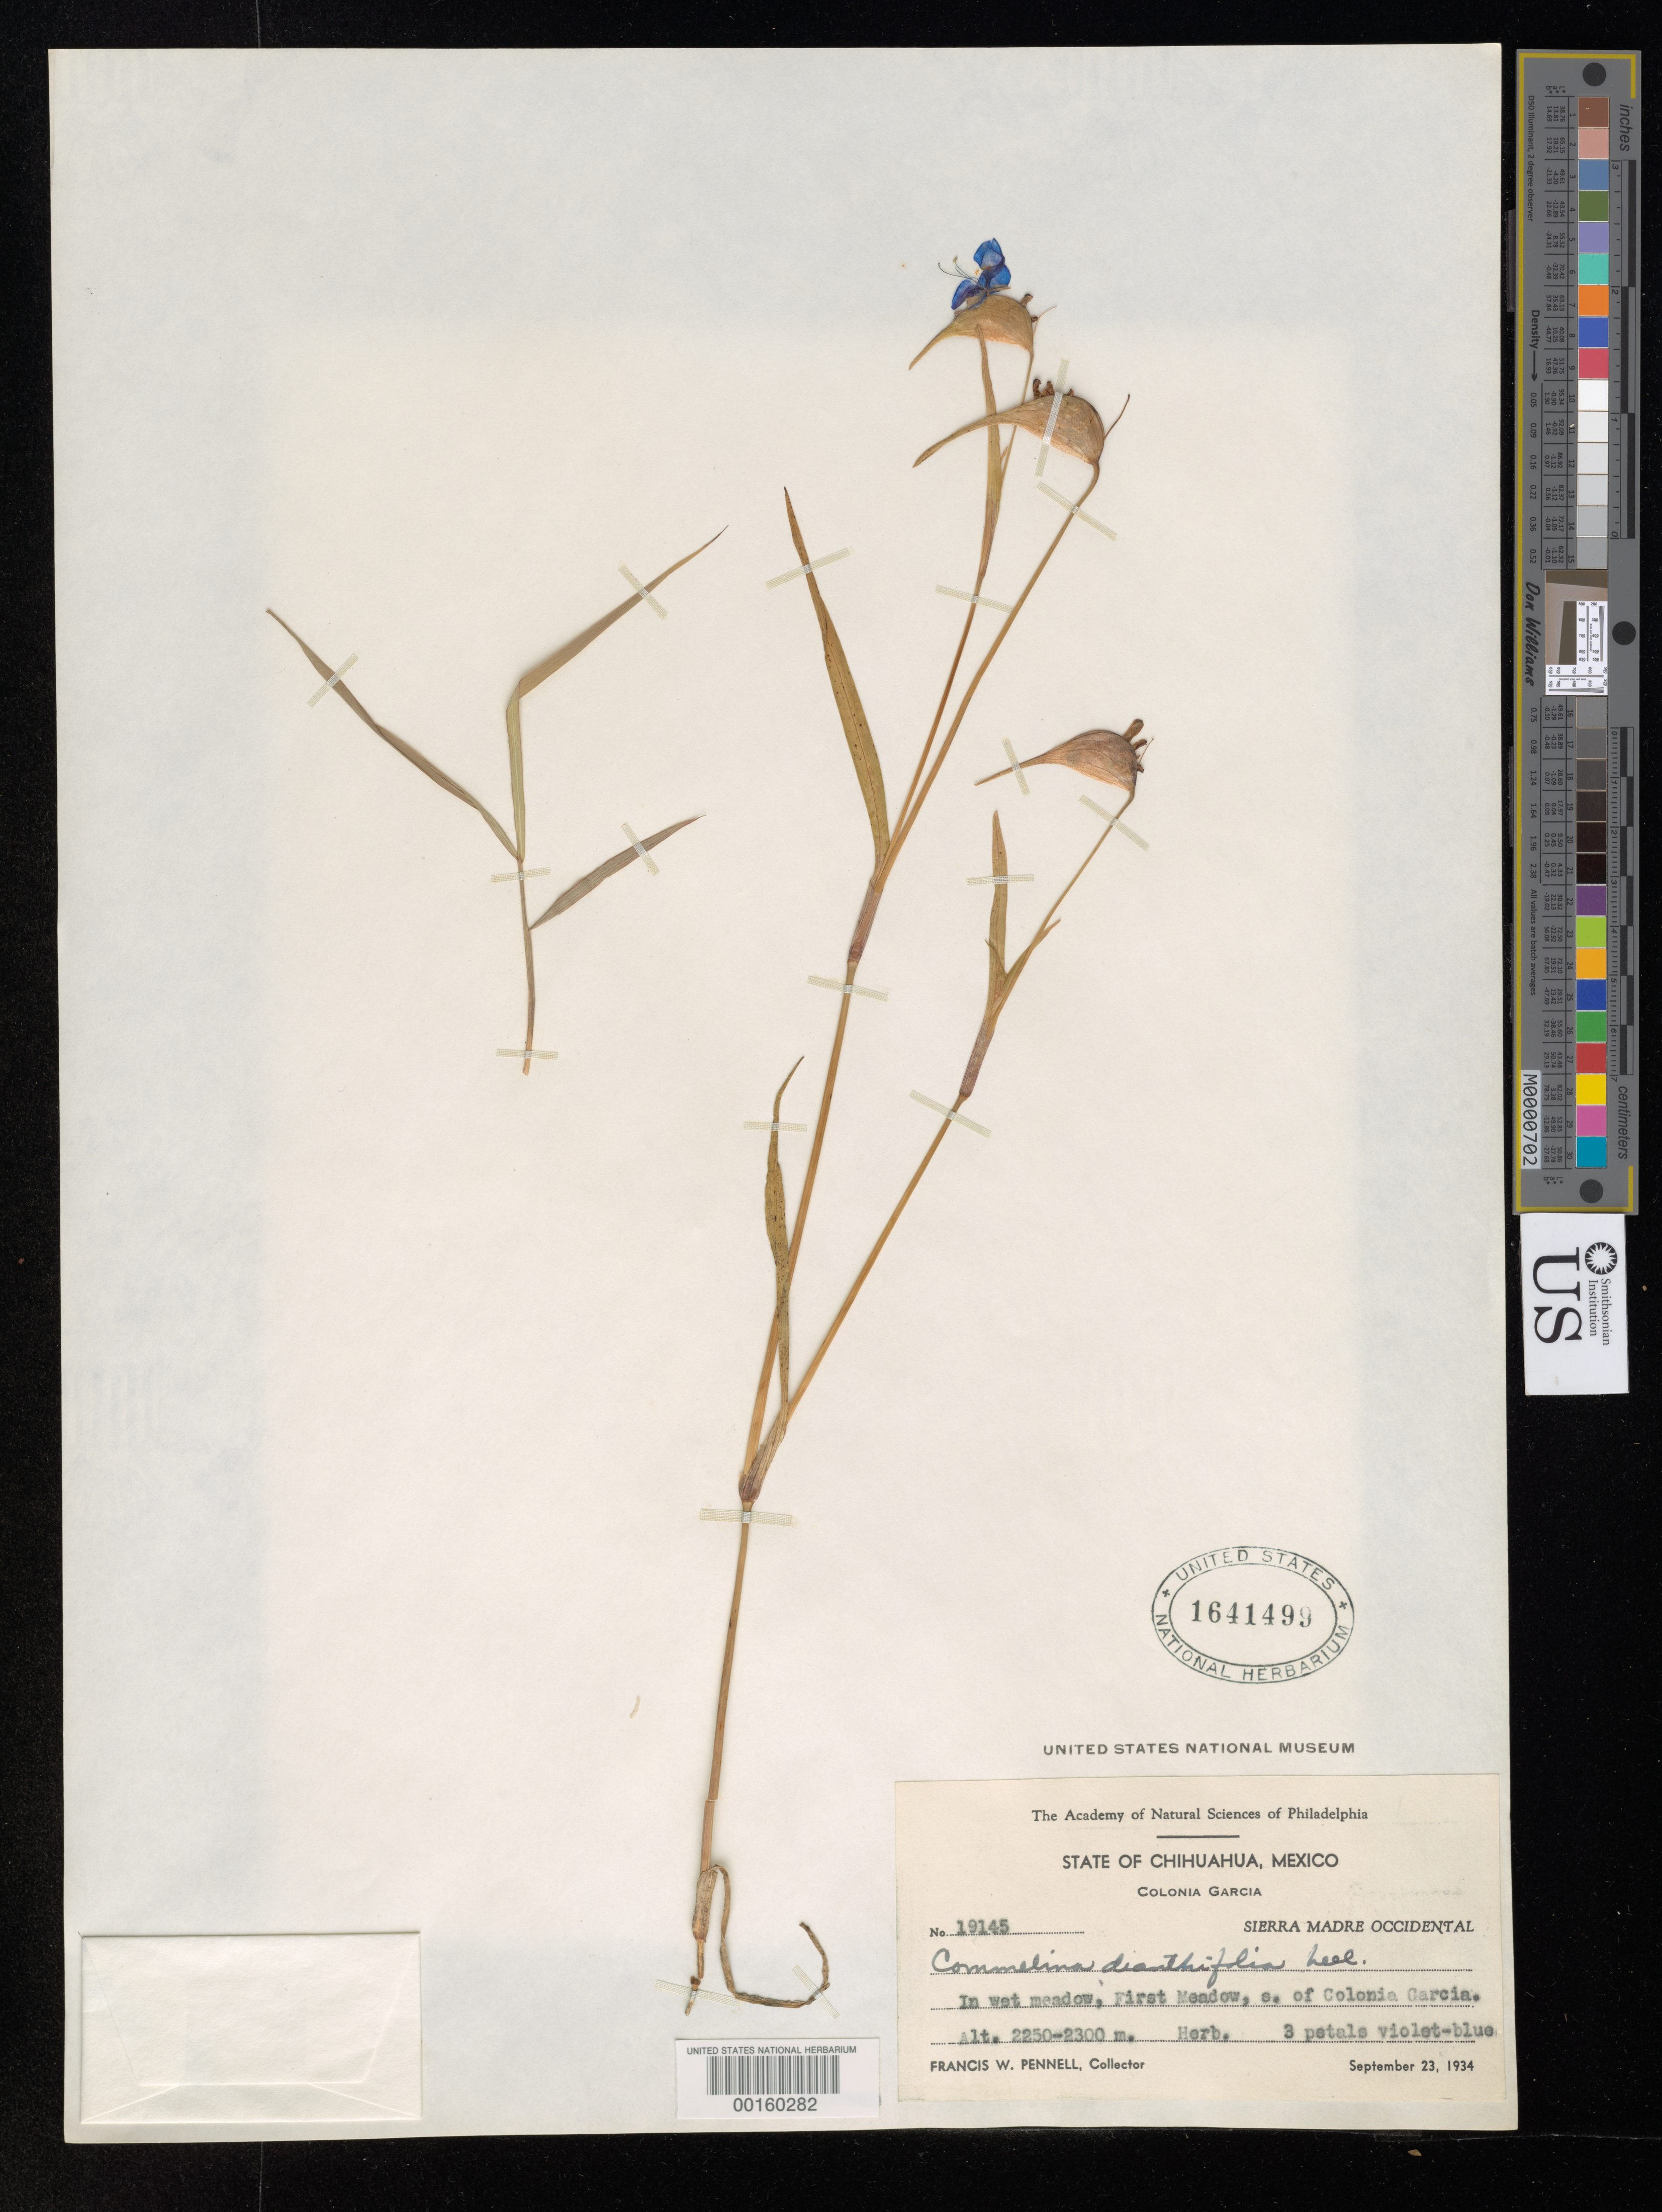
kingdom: Plantae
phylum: Tracheophyta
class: Liliopsida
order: Commelinales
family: Commelinaceae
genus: Commelina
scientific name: Commelina dianthifolia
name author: Redouté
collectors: F. W. Pennell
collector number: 19145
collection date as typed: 23 Sep 1934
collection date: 1934-09-23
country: Mexico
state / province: Chihuahua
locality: Colonia Garcia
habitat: Wet meadow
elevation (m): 2250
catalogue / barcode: US 1641499